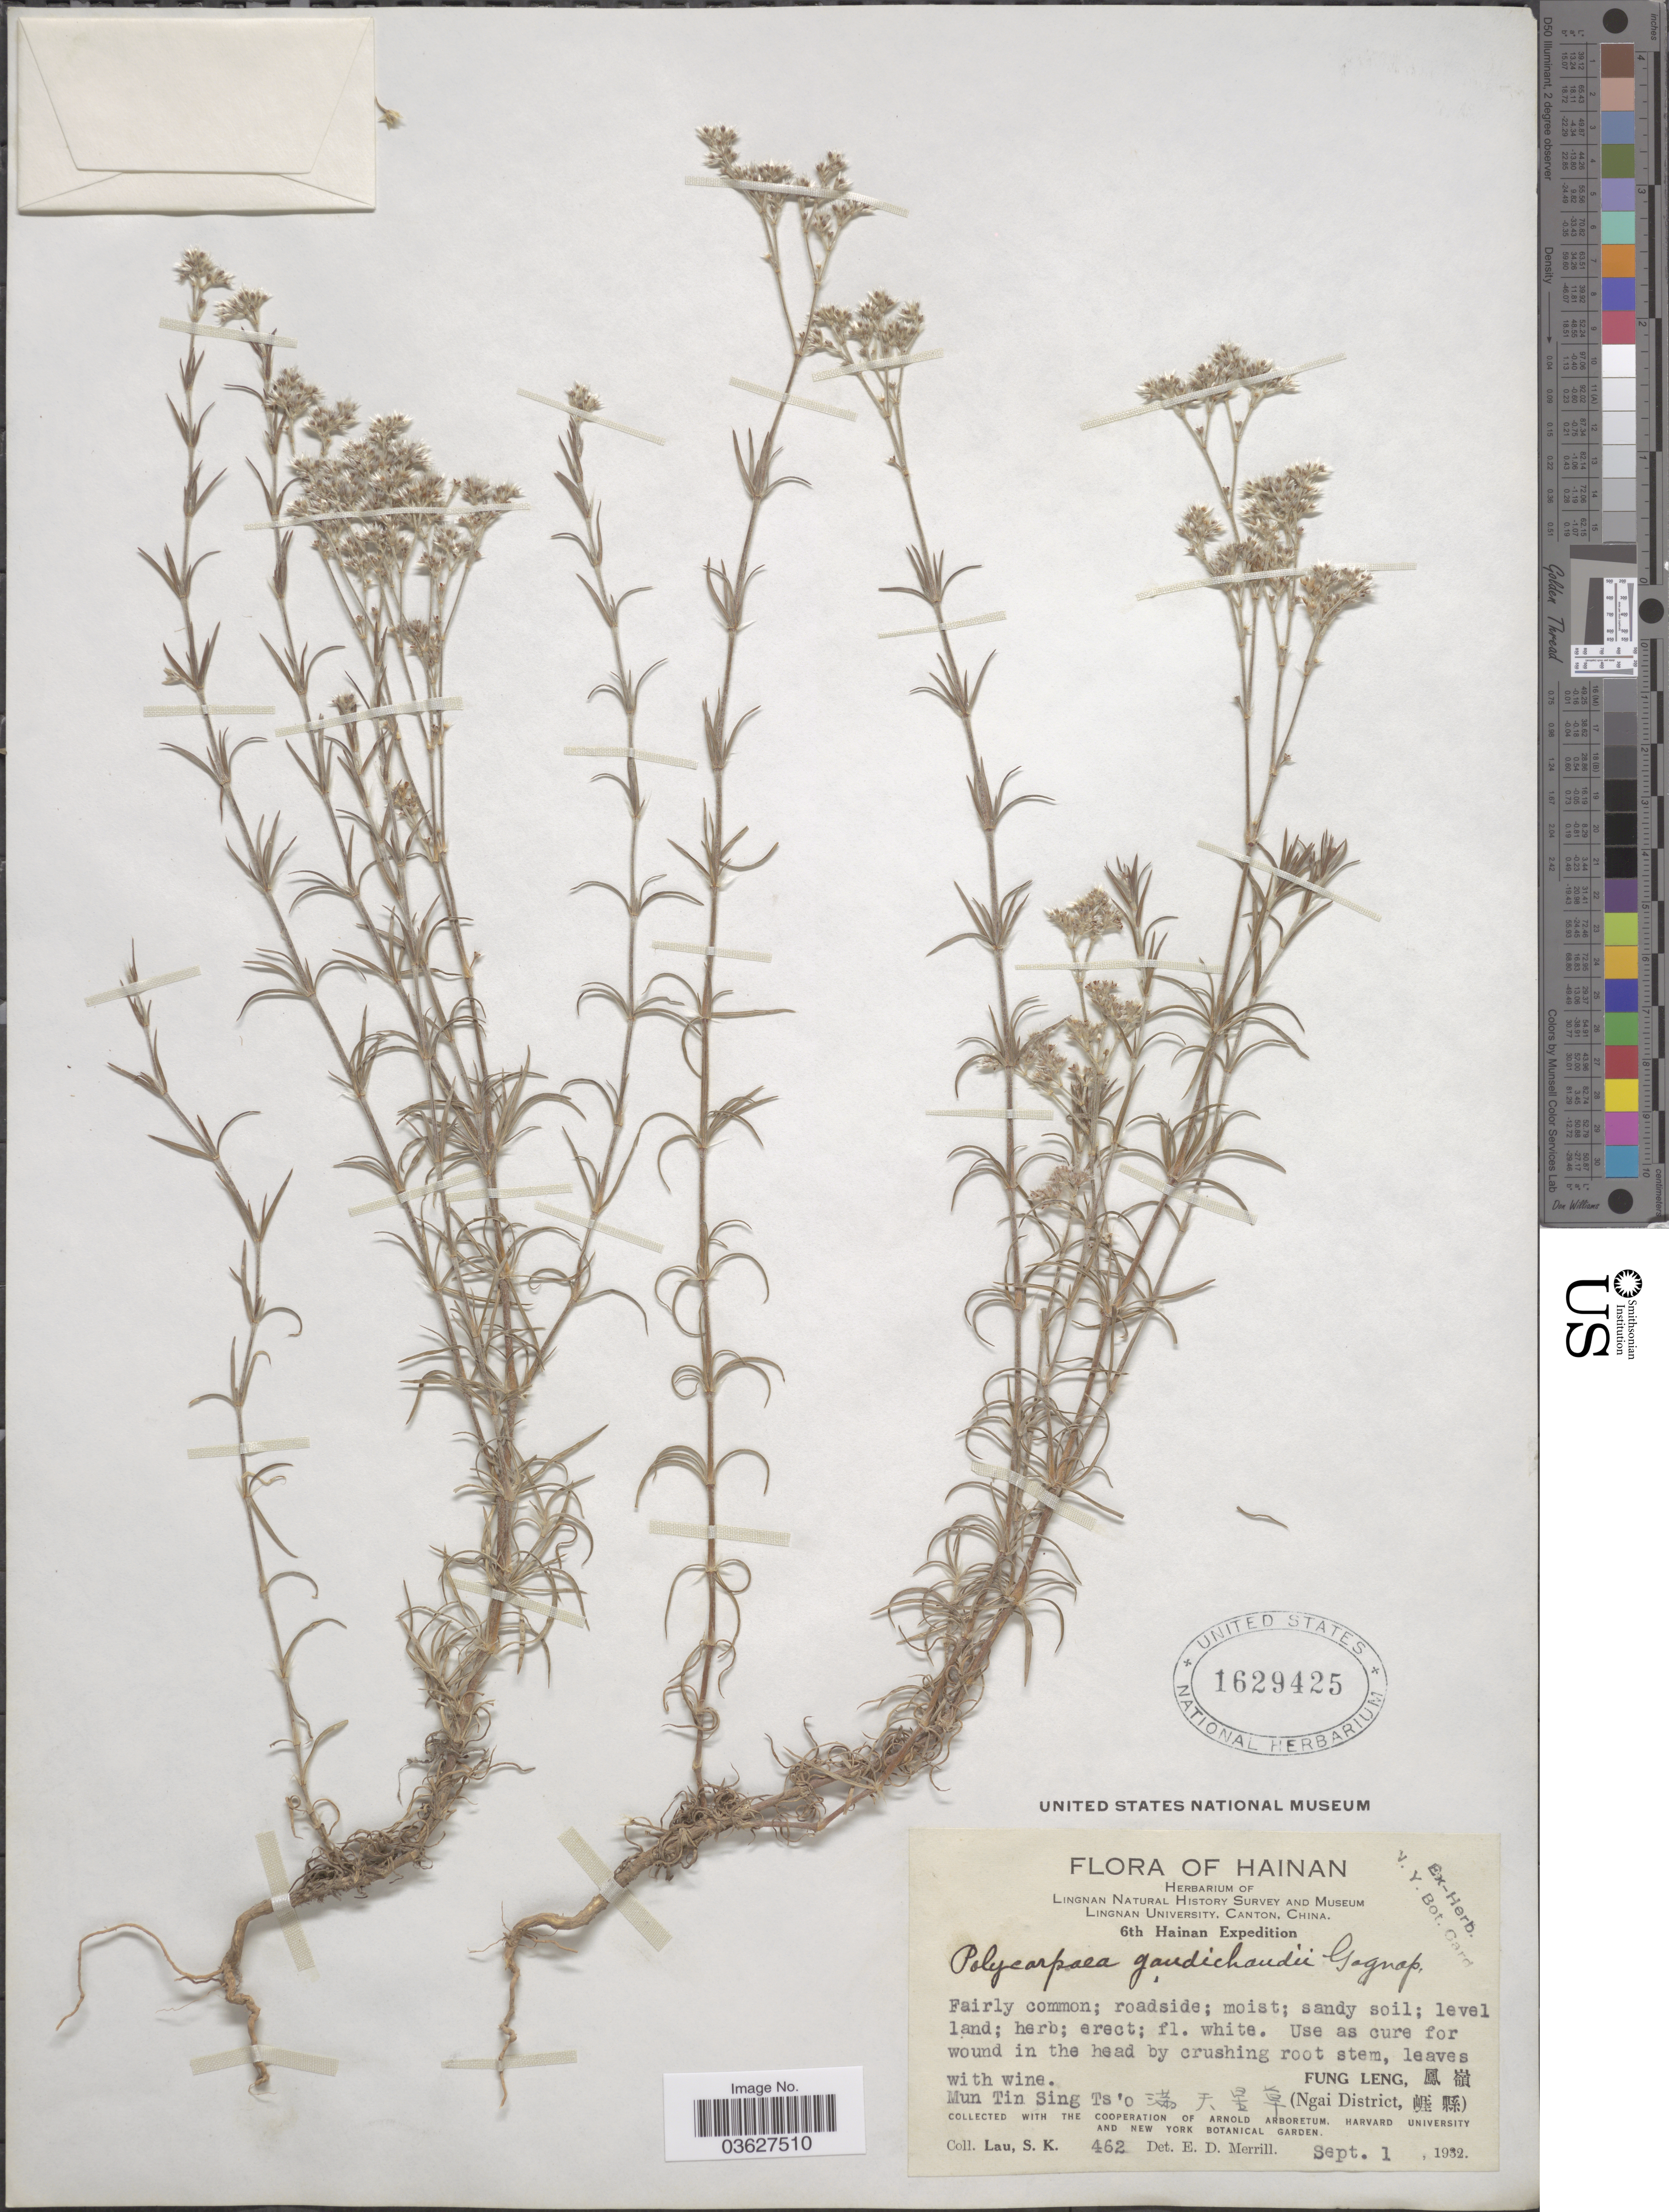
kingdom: Plantae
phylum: Tracheophyta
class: Magnoliopsida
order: Caryophyllales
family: Caryophyllaceae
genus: Polycarpaea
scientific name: Polycarpaea gaudichaudii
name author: Gagnep.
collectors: S. K. Lau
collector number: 462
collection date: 1932-09-01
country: China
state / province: Hainan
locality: Fung Leng. (Ngai District).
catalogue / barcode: US 1629425